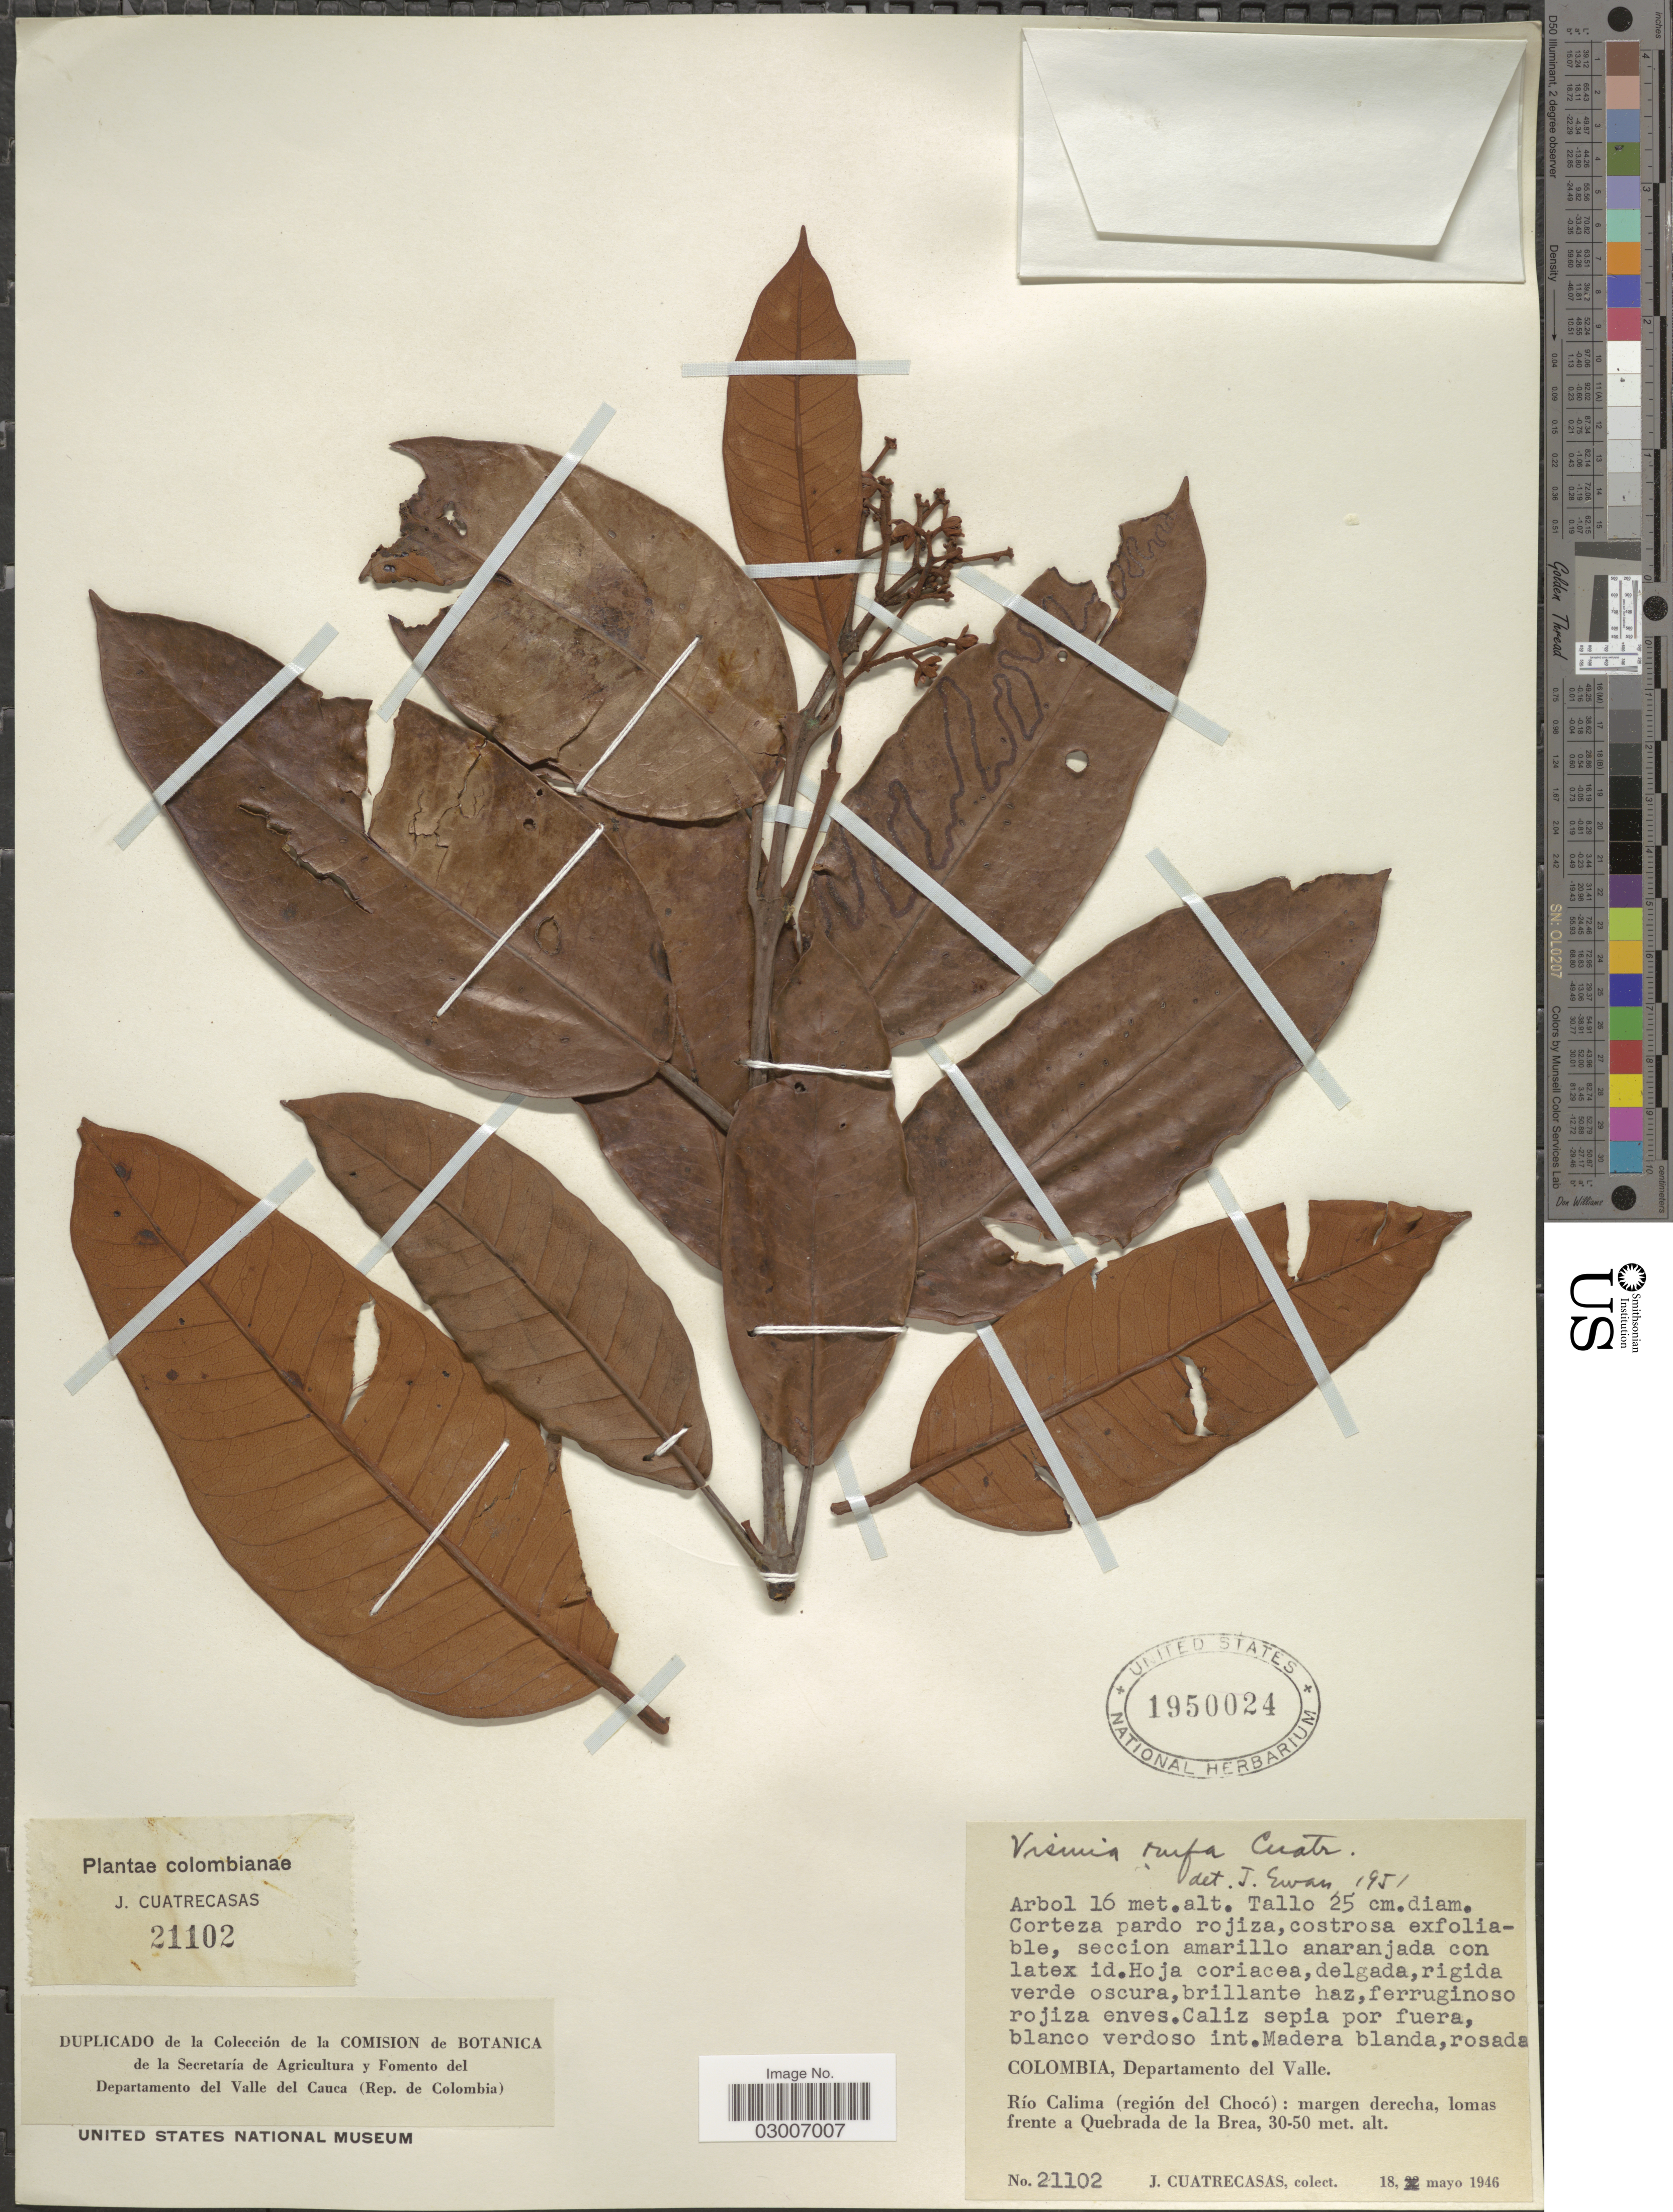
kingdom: Plantae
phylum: Tracheophyta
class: Magnoliopsida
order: Malpighiales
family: Hypericaceae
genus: Vismia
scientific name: Vismia rufa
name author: Cuatrec.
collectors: J. Cuatrecasas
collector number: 21102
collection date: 1946-05-18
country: Colombia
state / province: Valle del Cauca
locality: Departamento del Valle. Río Calima (región del Chocó): margen derecha, lomas frente a Quebrada de la Brea.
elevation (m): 30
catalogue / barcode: US 1950024